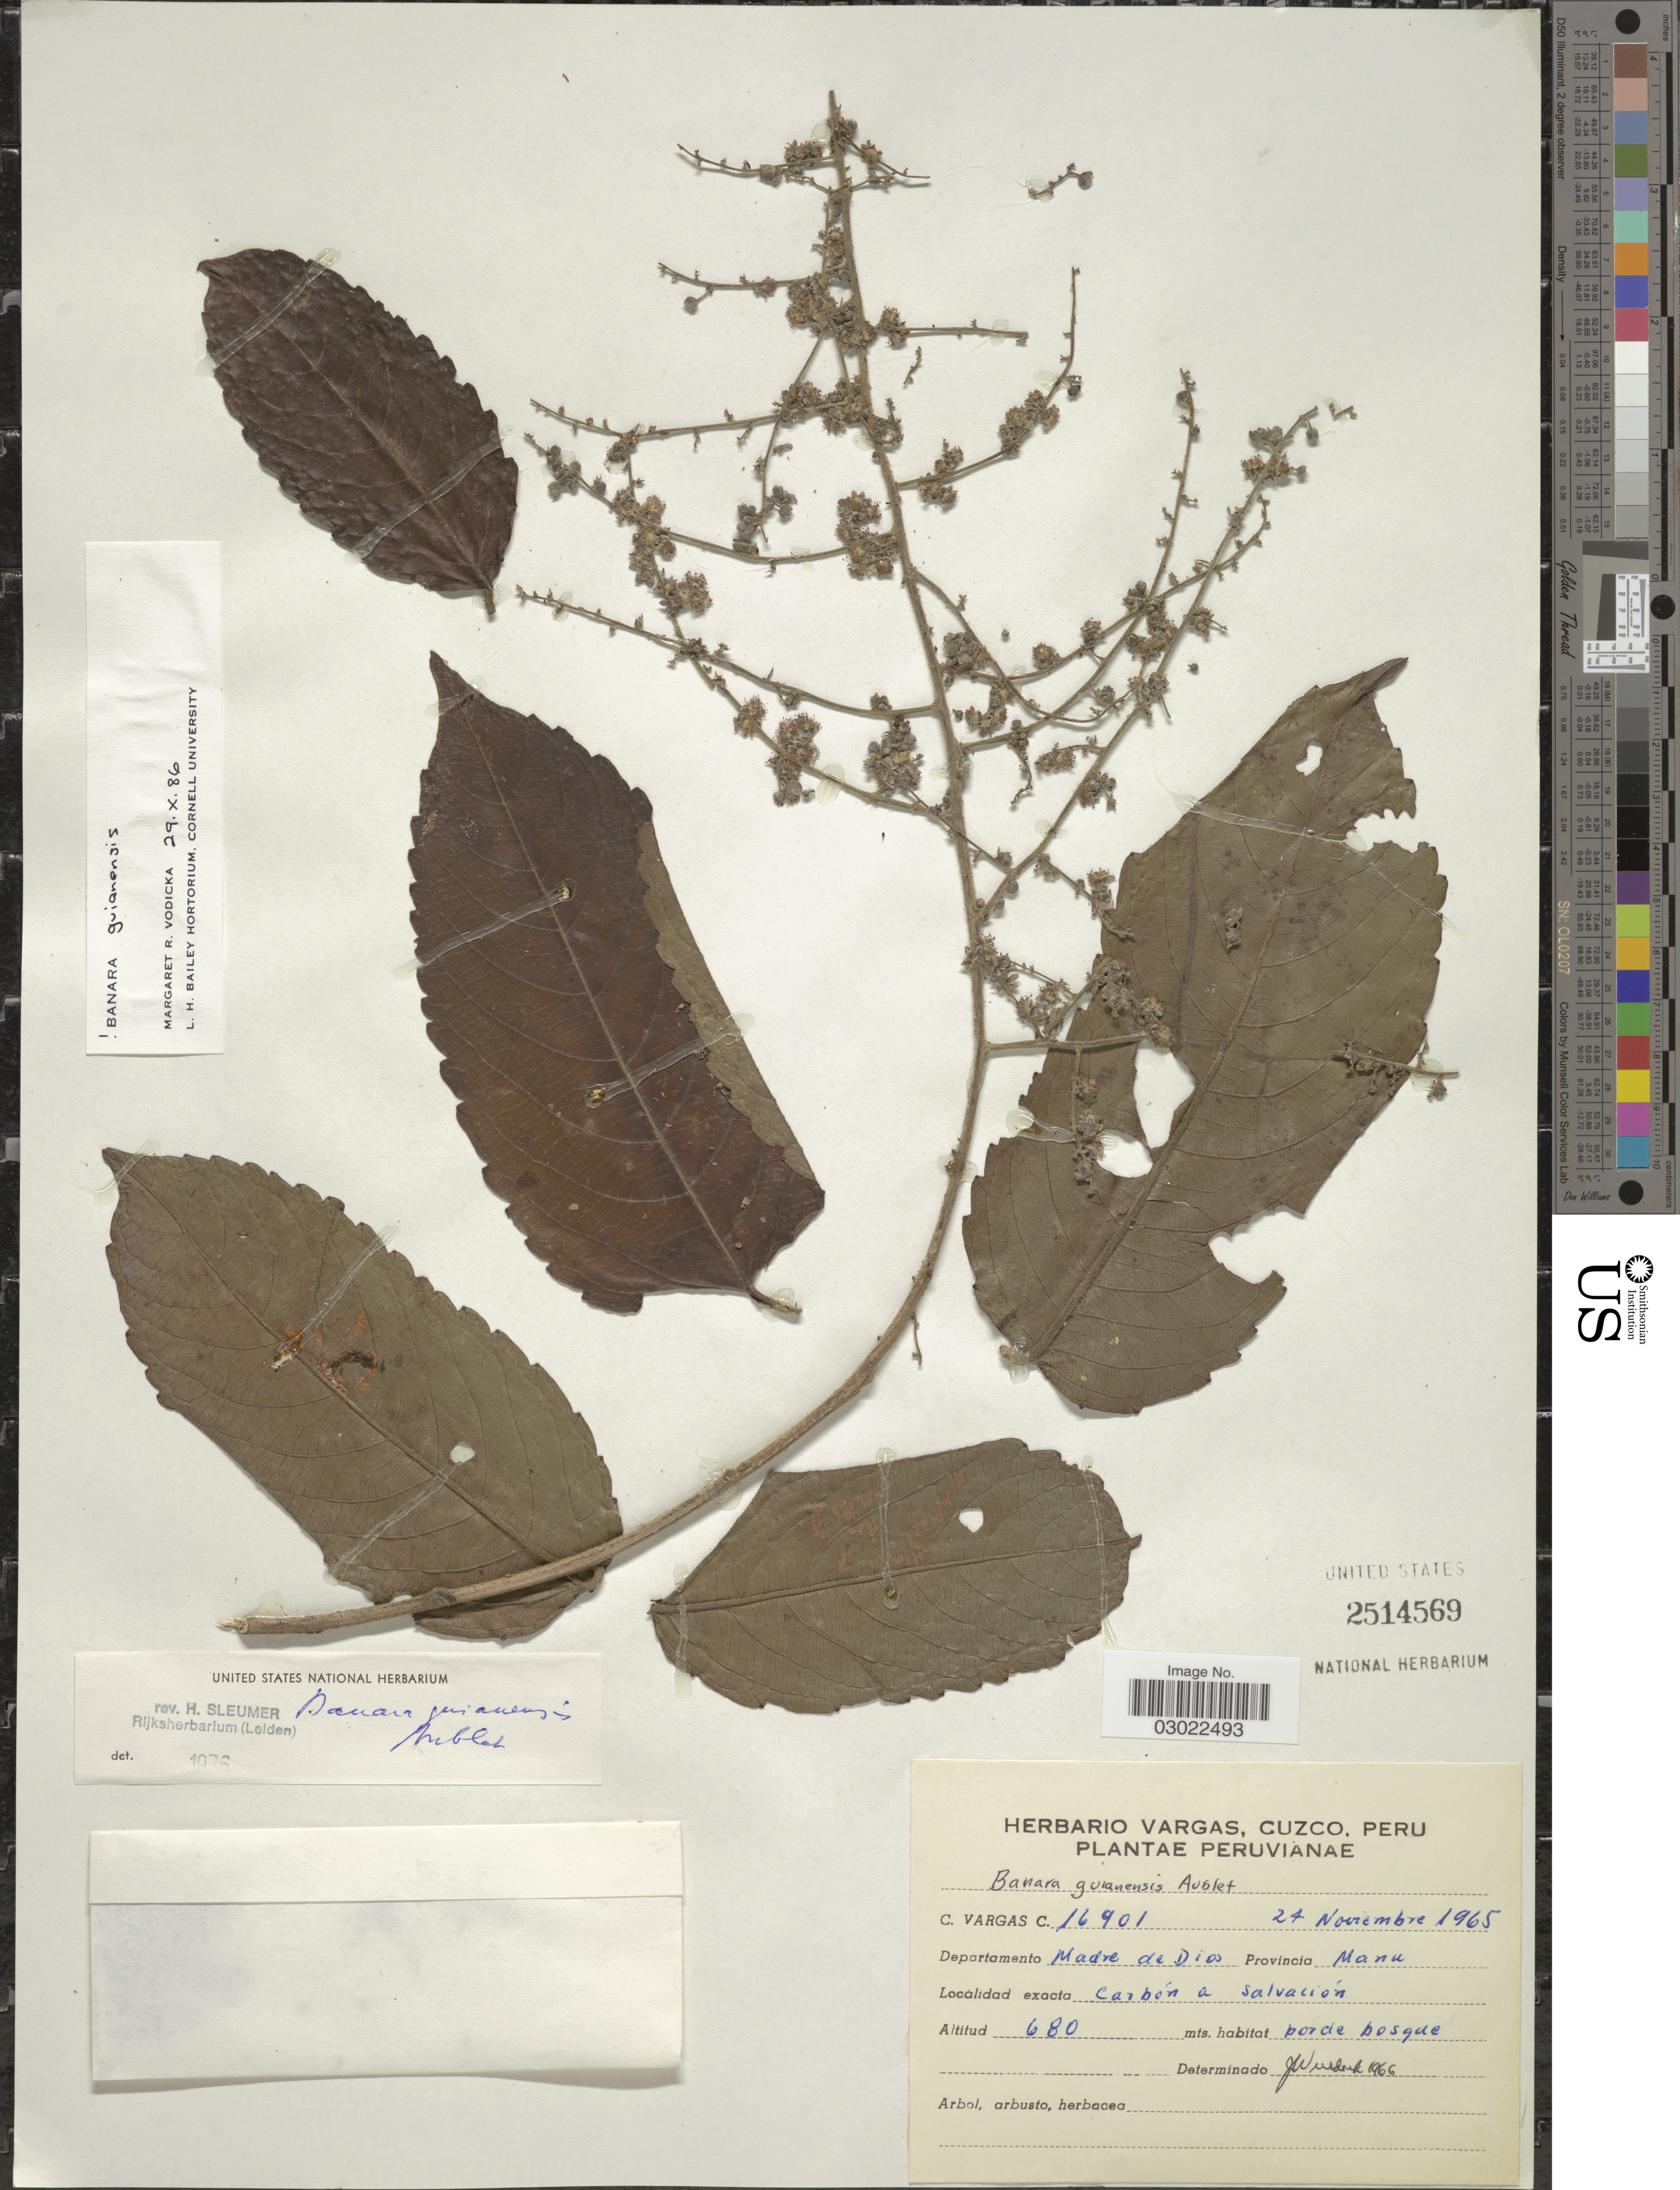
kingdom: Plantae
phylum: Tracheophyta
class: Magnoliopsida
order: Malpighiales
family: Salicaceae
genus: Banara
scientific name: Banara guianensis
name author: Aubl.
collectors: C. Vargas Calderón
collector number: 16901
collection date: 1965-11-24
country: Peru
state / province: Madre de Dios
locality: Departamento Madre de Dios. Provincia Manu, carbón a Salvación.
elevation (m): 680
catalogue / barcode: US 2514569